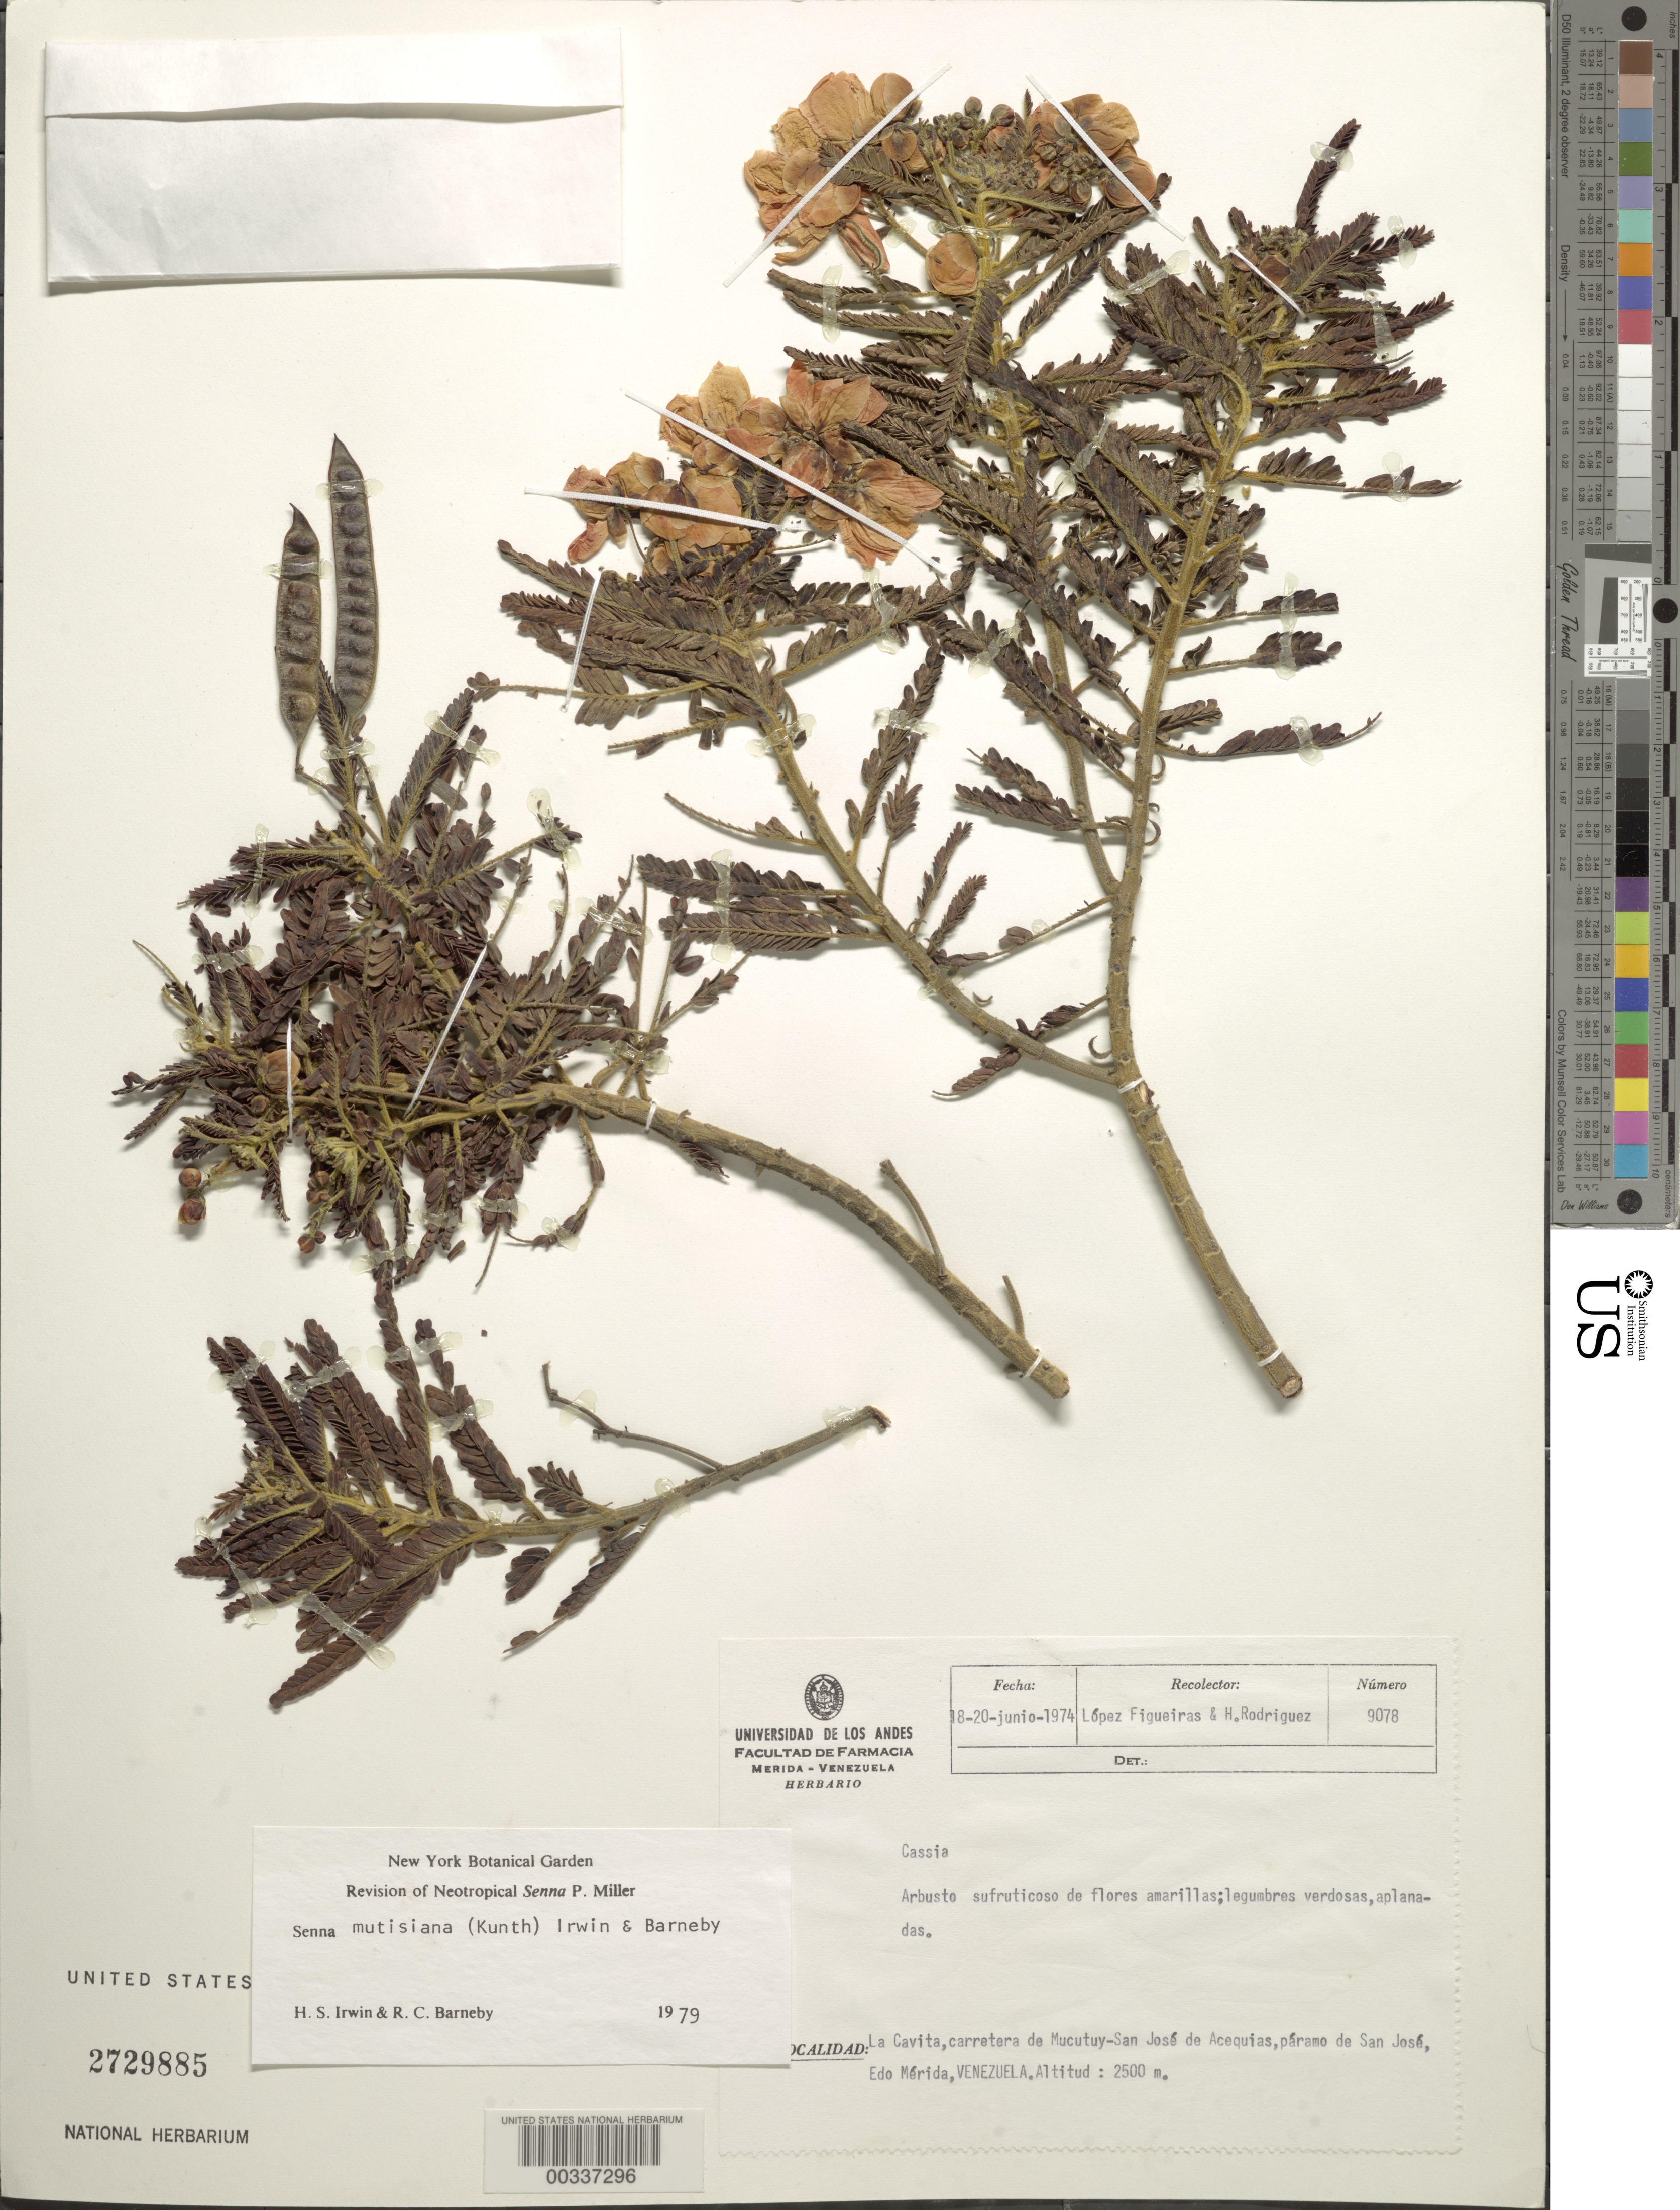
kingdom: Plantae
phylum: Tracheophyta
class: Magnoliopsida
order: Fabales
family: Fabaceae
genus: Senna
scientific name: Senna mutisiana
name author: (Kunth) H.S. Irwin & Barneby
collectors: L. Ligueiras & H. Rodriguez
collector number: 9078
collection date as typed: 18 Jun 1974 to 20 Jun 1974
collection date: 1974-06-18/1974-06-20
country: Venezuela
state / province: Mérida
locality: La cavita, carretera de mucutuy-san jose de acequias, paramo de san jose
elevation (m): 2500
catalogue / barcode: US 2729885